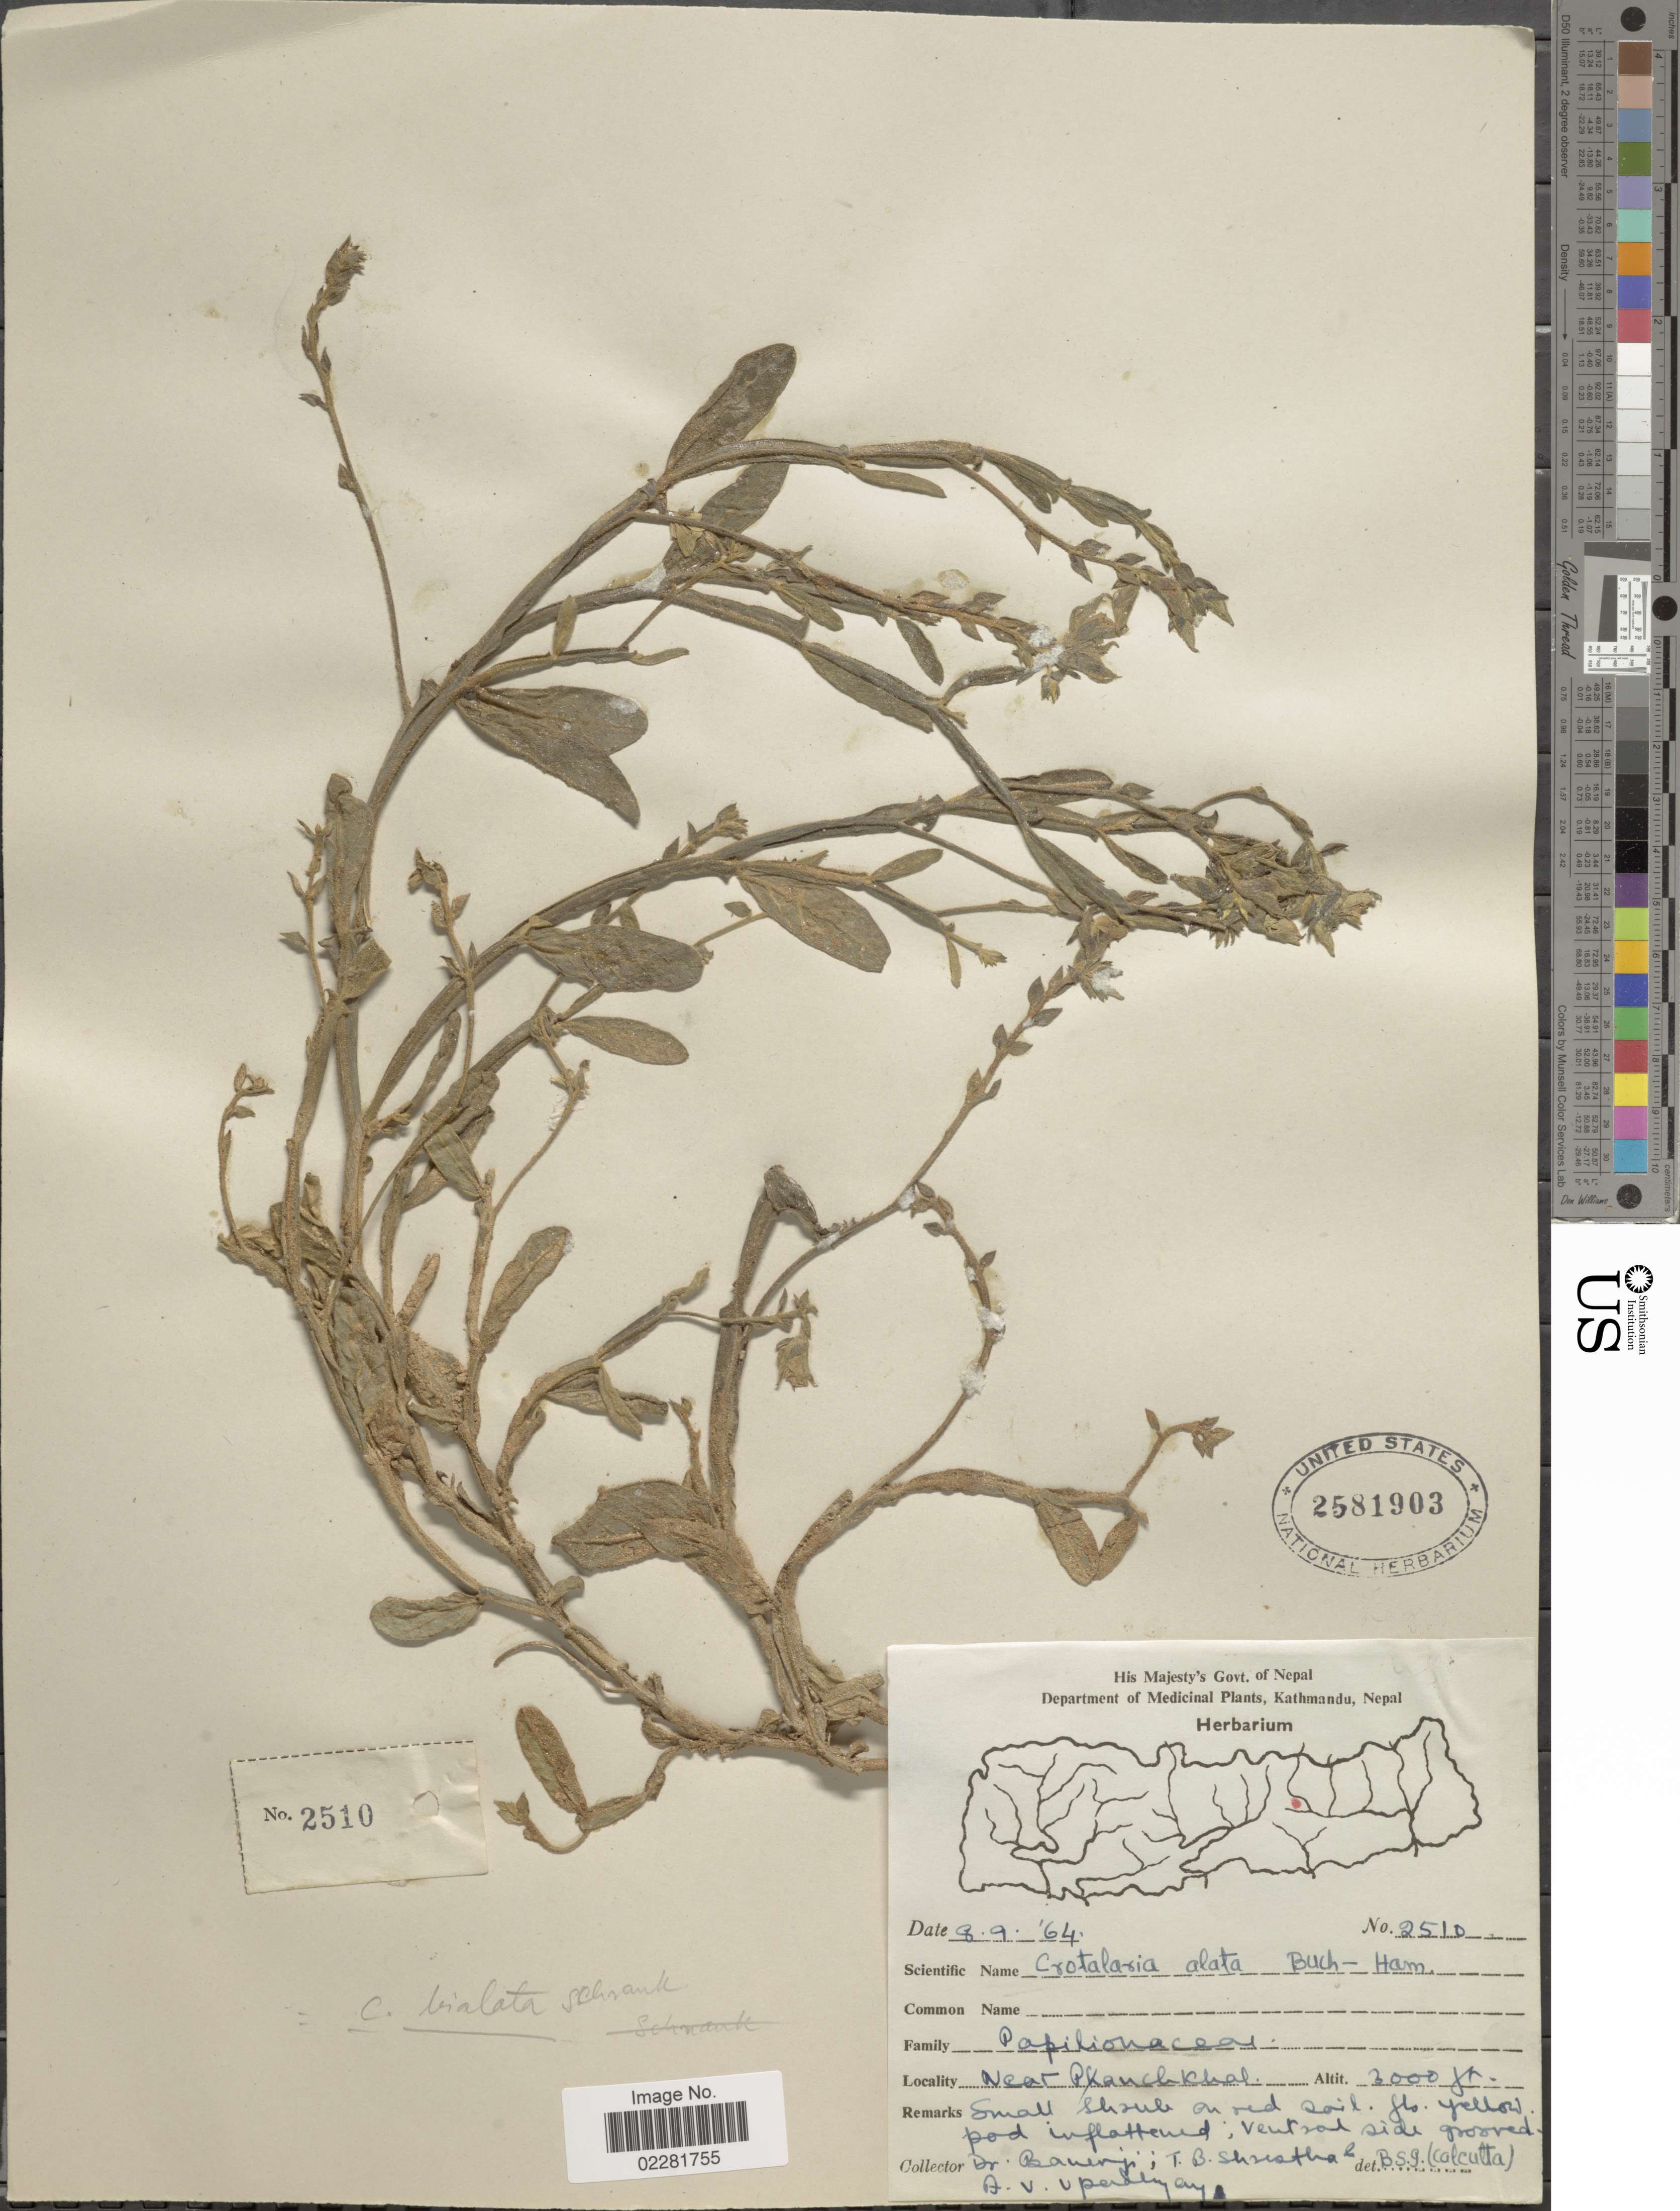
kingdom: Plantae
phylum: Tracheophyta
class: Magnoliopsida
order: Fabales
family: Fabaceae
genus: Crotalaria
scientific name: Crotalaria alata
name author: Buch.-Ham. ex D. Don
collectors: -. Banerjee, T. B. Shrestha & A. V. Upadhyay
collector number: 2510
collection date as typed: Transcribed d/m/y: 8/9/64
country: Nepal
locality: Near Phanchkhal [interpreted]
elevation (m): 914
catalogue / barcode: US 2581903